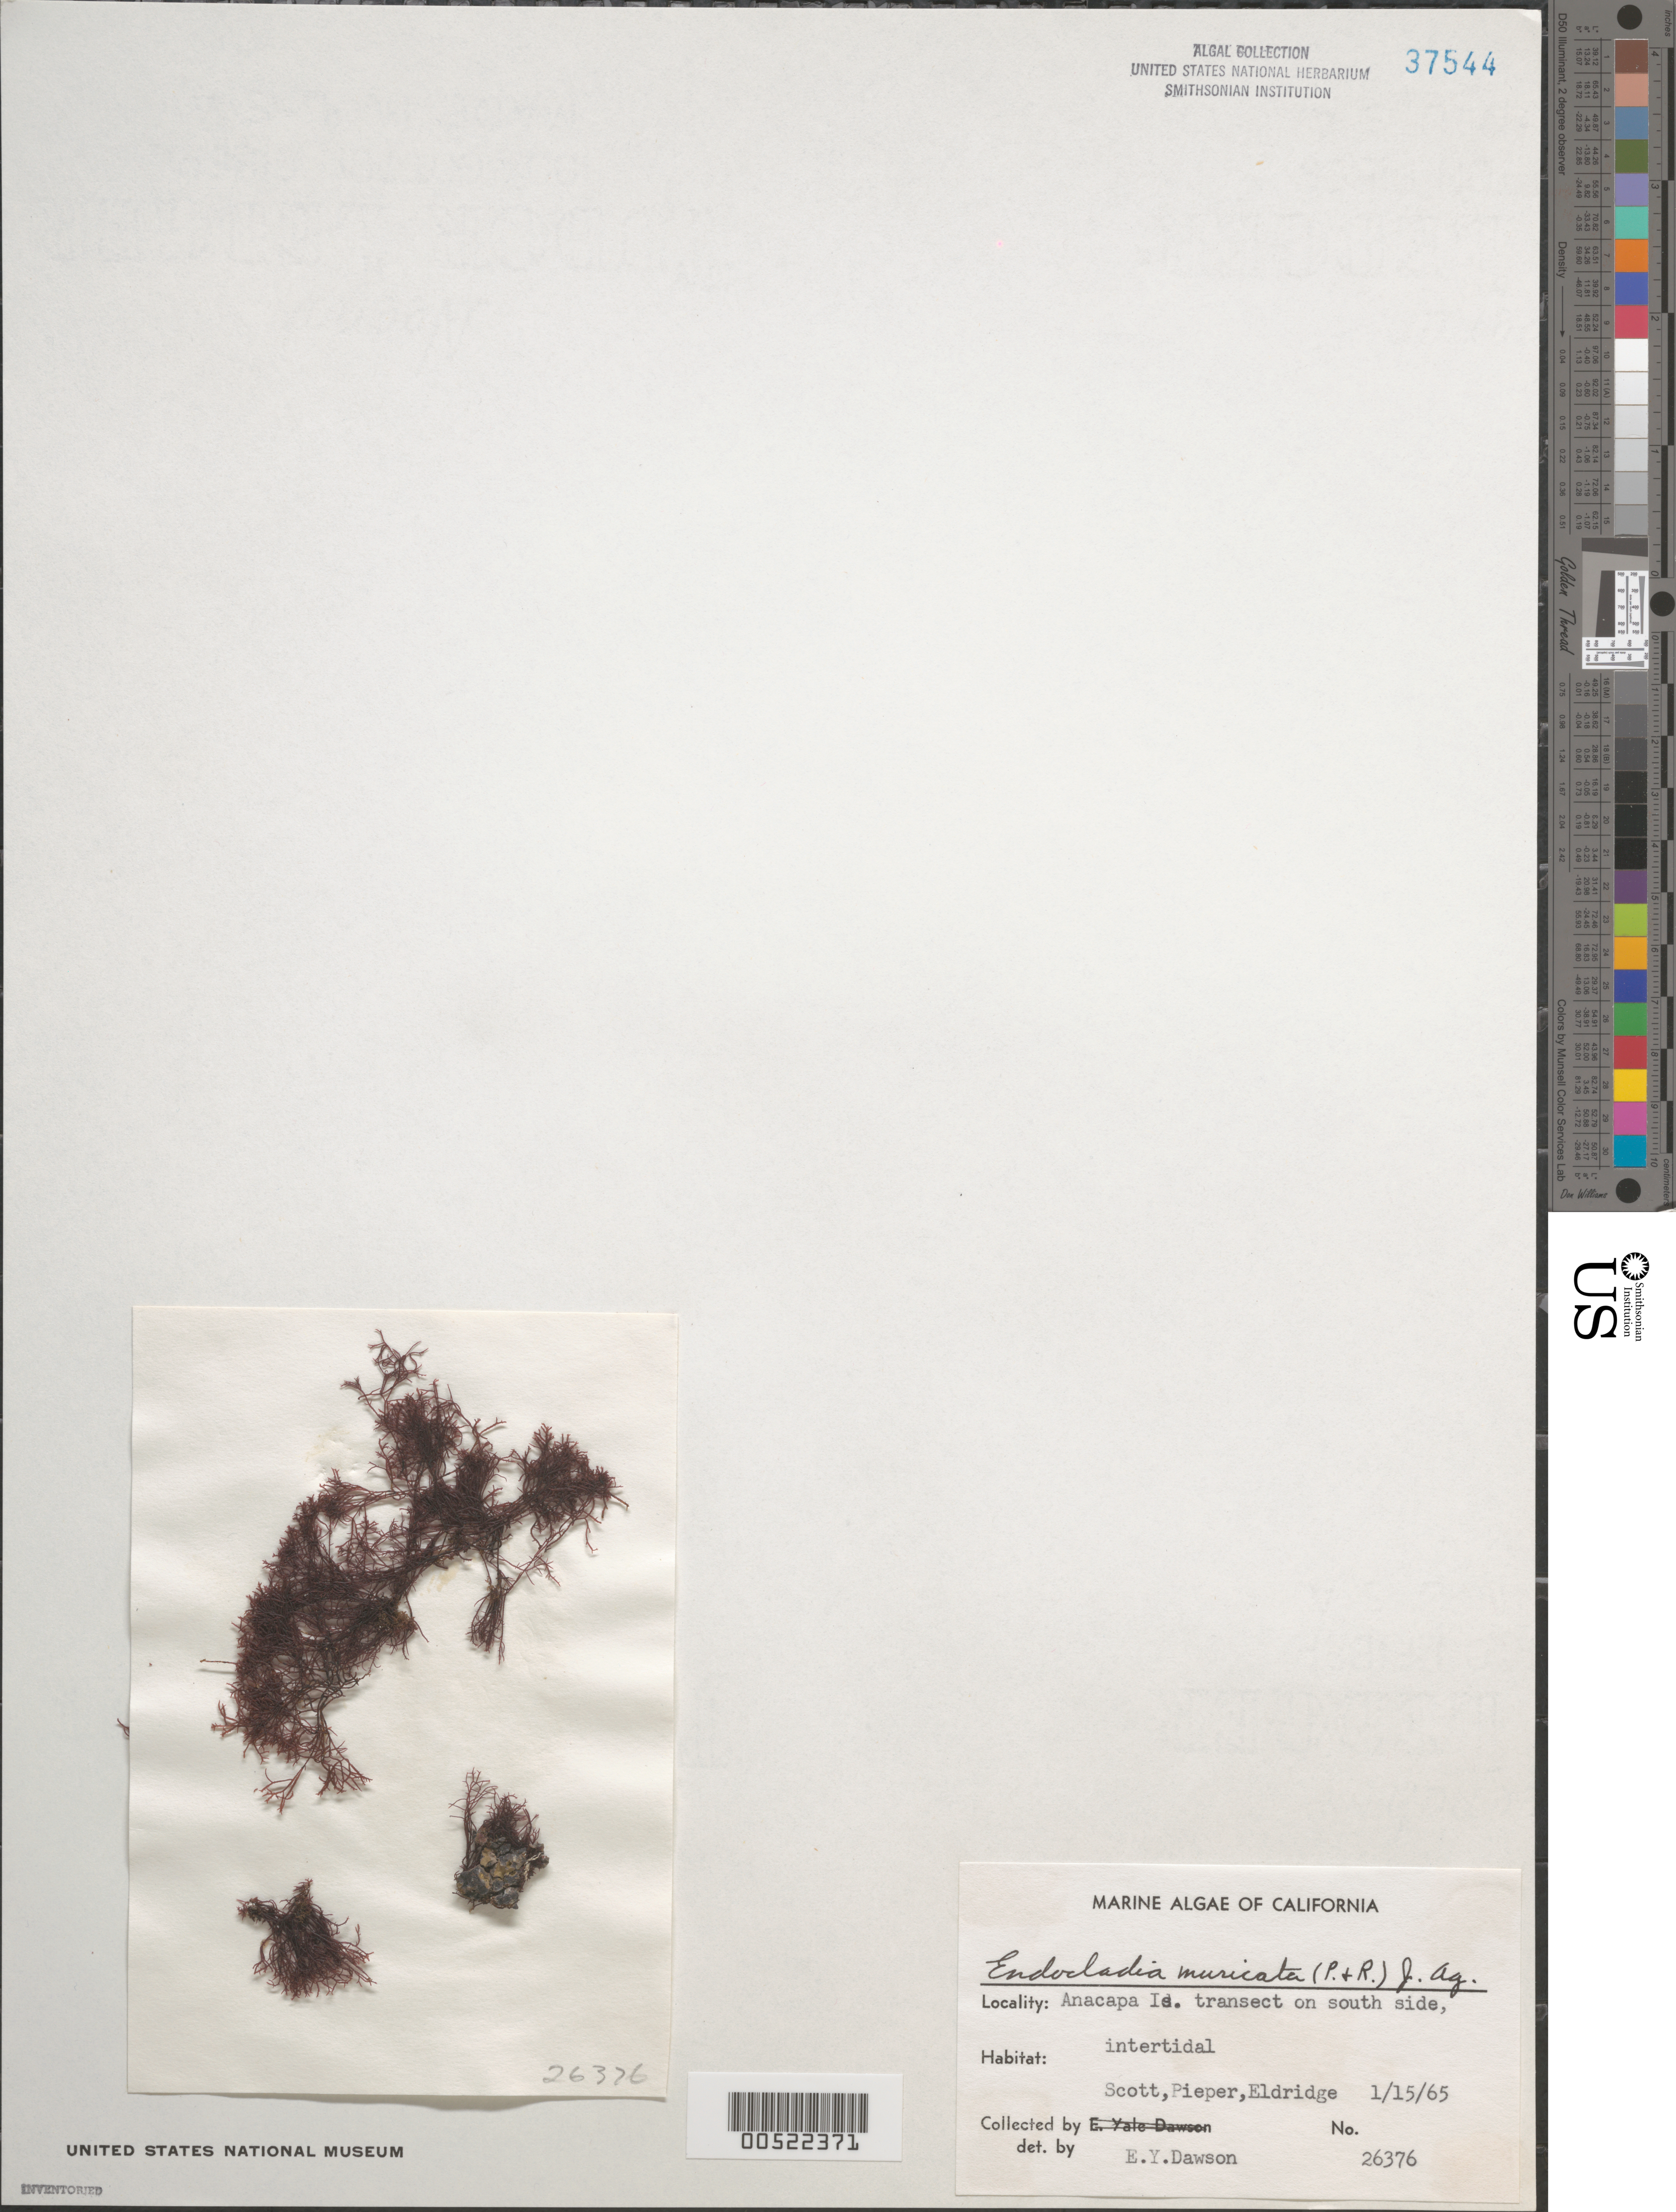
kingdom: Plantae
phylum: Rhodophyta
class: Florideophyceae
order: Gigartinales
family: Endocladiaceae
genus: Endocladia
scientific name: Endocladia muricata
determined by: Dawson, E. Y.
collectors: J. Scott, D. Pieper & -. Eldridge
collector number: EYD 26376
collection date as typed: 15 Jan 1965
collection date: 1965-01-15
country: United States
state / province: California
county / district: Ventura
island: Anacapa Island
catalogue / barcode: US 37544